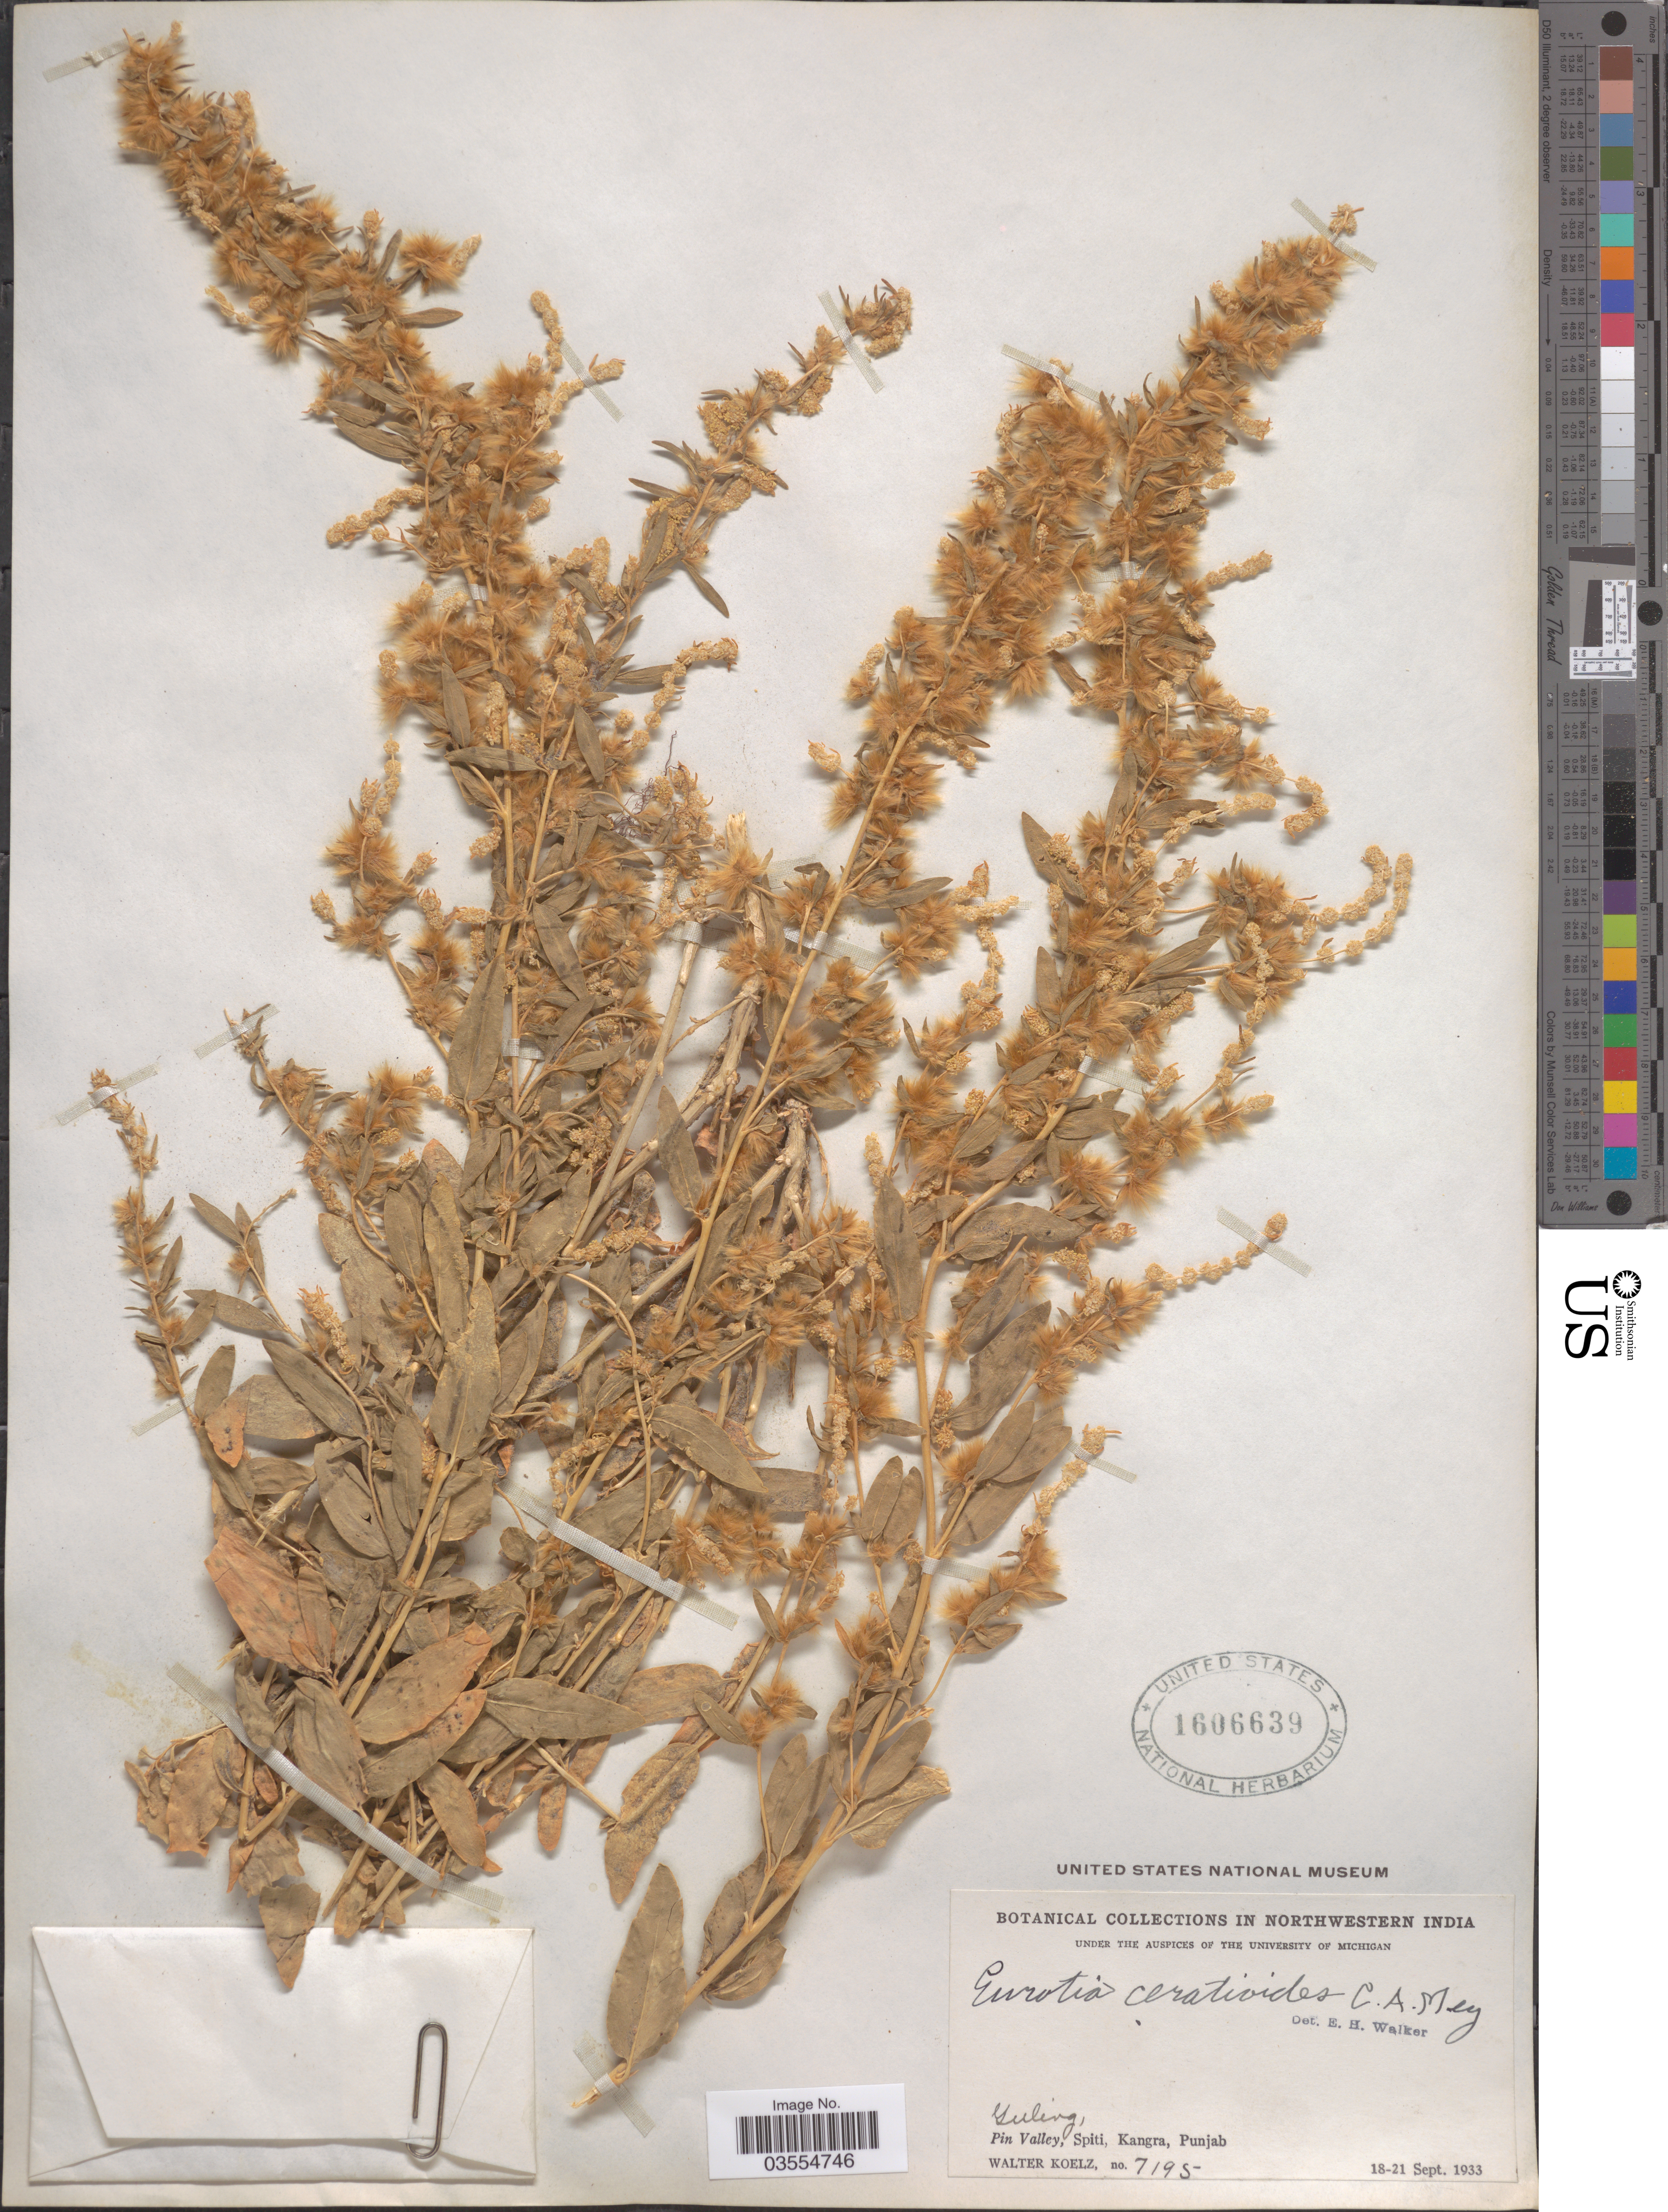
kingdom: Plantae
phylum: Tracheophyta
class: Magnoliopsida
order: Caryophyllales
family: Amaranthaceae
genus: Krascheninnikovia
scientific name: Krascheninnikovia ceratoides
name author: (L.) Gueldenst.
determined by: U.S. National Herbarium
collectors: W. N. Koelz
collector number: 7195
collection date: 1933-09-18/1933-09-21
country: India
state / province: Punjab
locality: Northwestern India. Guling, Pin Valley, Spiti, Kangra.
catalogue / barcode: US 1606639